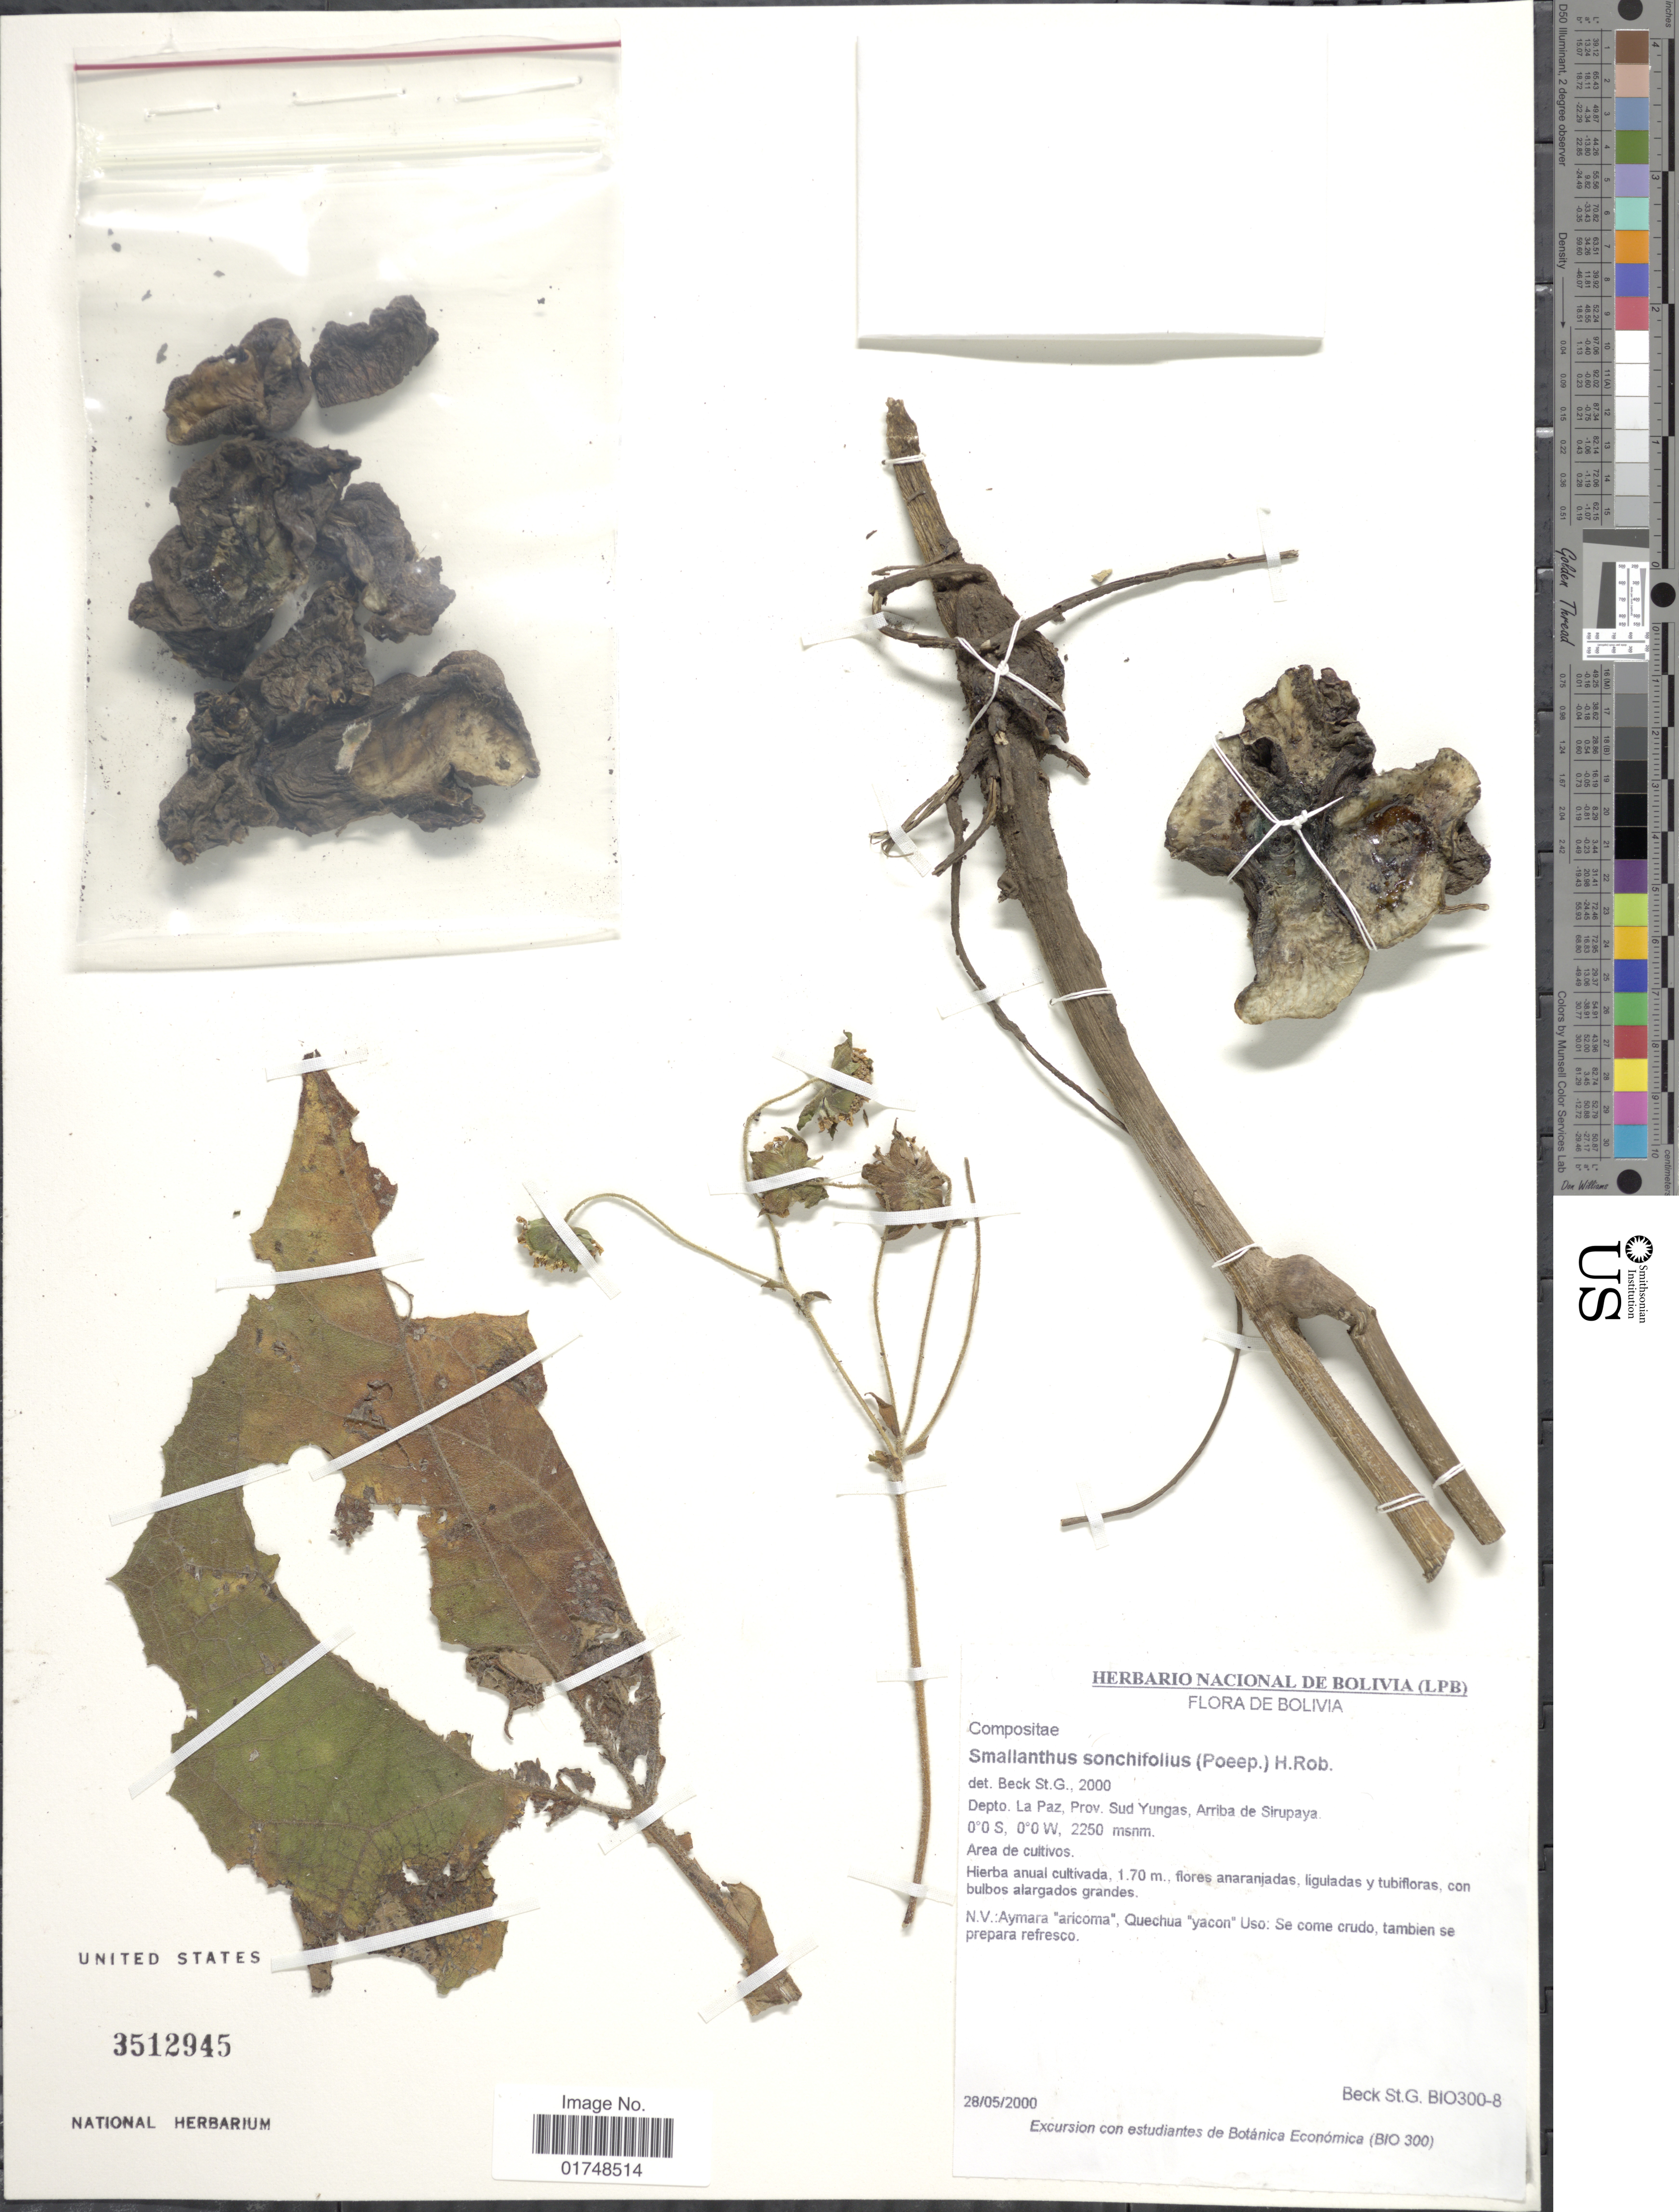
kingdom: Plantae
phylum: Tracheophyta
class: Magnoliopsida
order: Asterales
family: Asteraceae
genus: Smallanthus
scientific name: Smallanthus sonchifolias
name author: (Poepp.) H. Rob.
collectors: S. G. Beck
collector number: BIO300-8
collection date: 2000-05-28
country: Bolivia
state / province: La Paz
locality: Depto. La Paz, Prov. Sud Yungas, Arriba de Sirupaya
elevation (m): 2250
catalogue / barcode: US 3512945